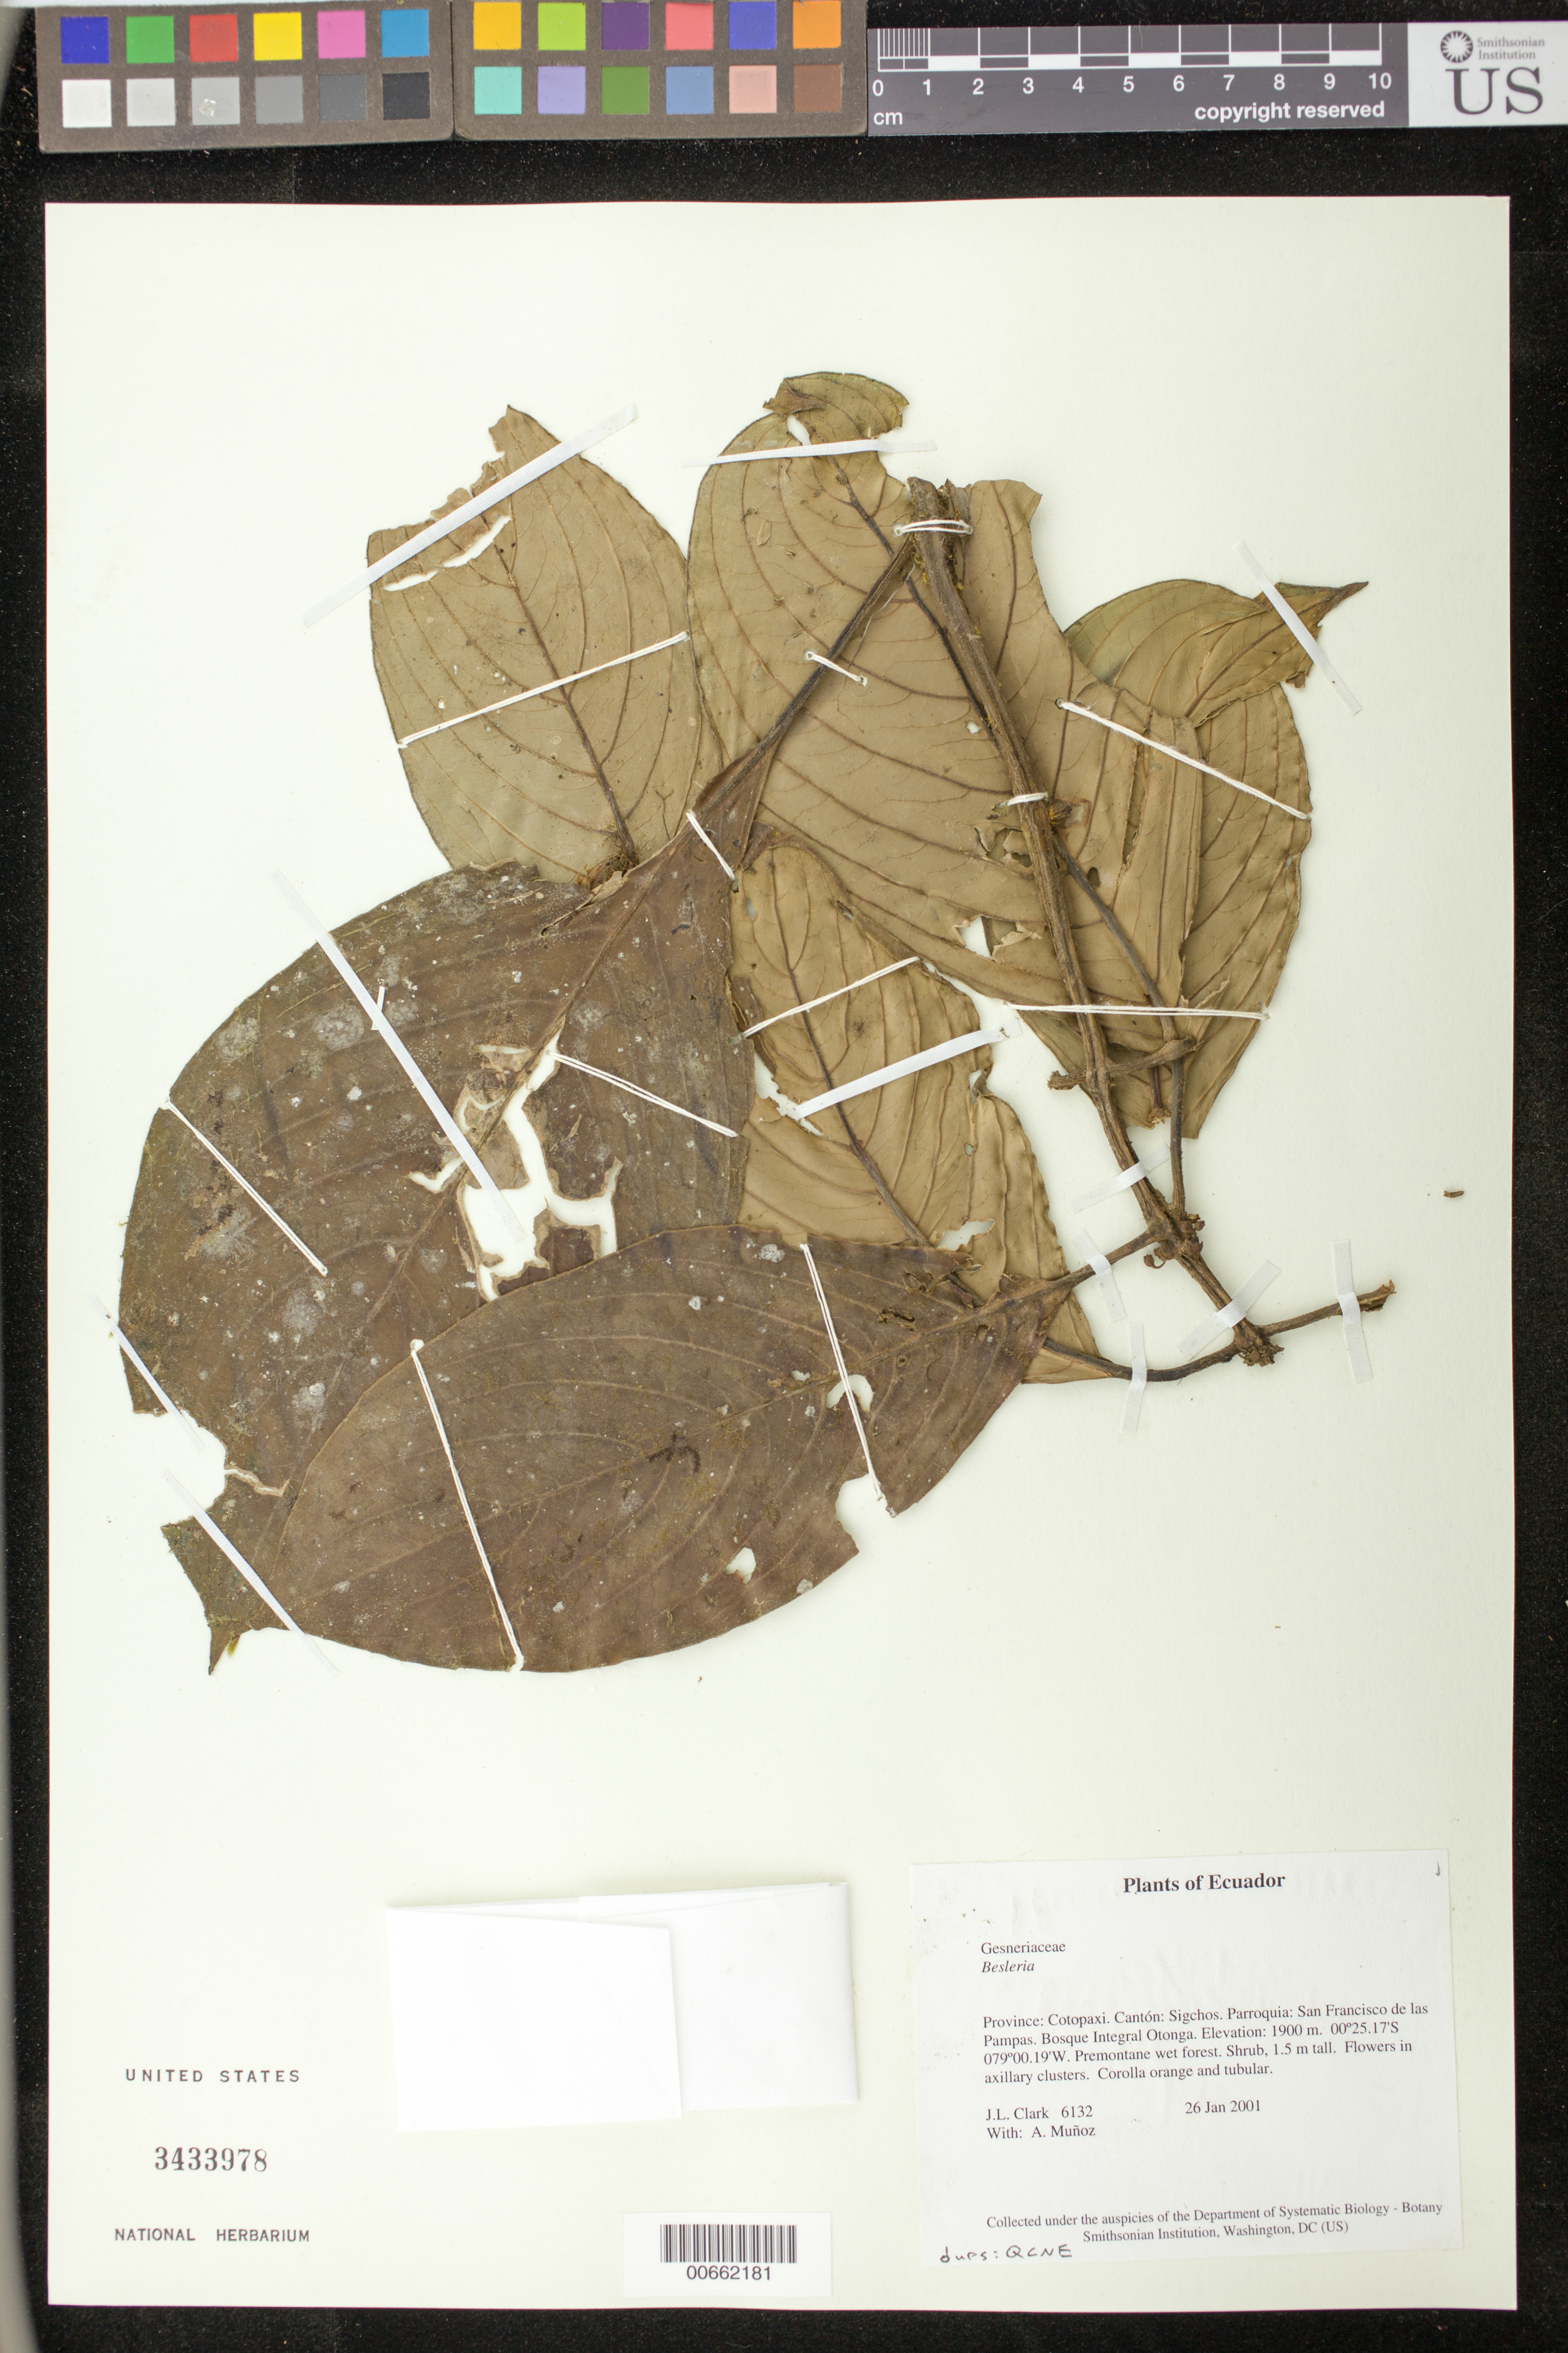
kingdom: Plantae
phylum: Tracheophyta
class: Magnoliopsida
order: Lamiales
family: Gesneriaceae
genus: Besleria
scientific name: Besleria sp.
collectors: J. L. Clark & A. Muñoz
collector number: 6132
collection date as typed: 26 Jan 2001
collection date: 2001-01-26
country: Ecuador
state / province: Cotopaxi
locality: Cantón: Sigchos. Parroquia: San Francisco de las Pampas. Bosque Integral Otonga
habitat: Premontane wet forest.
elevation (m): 1900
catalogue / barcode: US 3433978